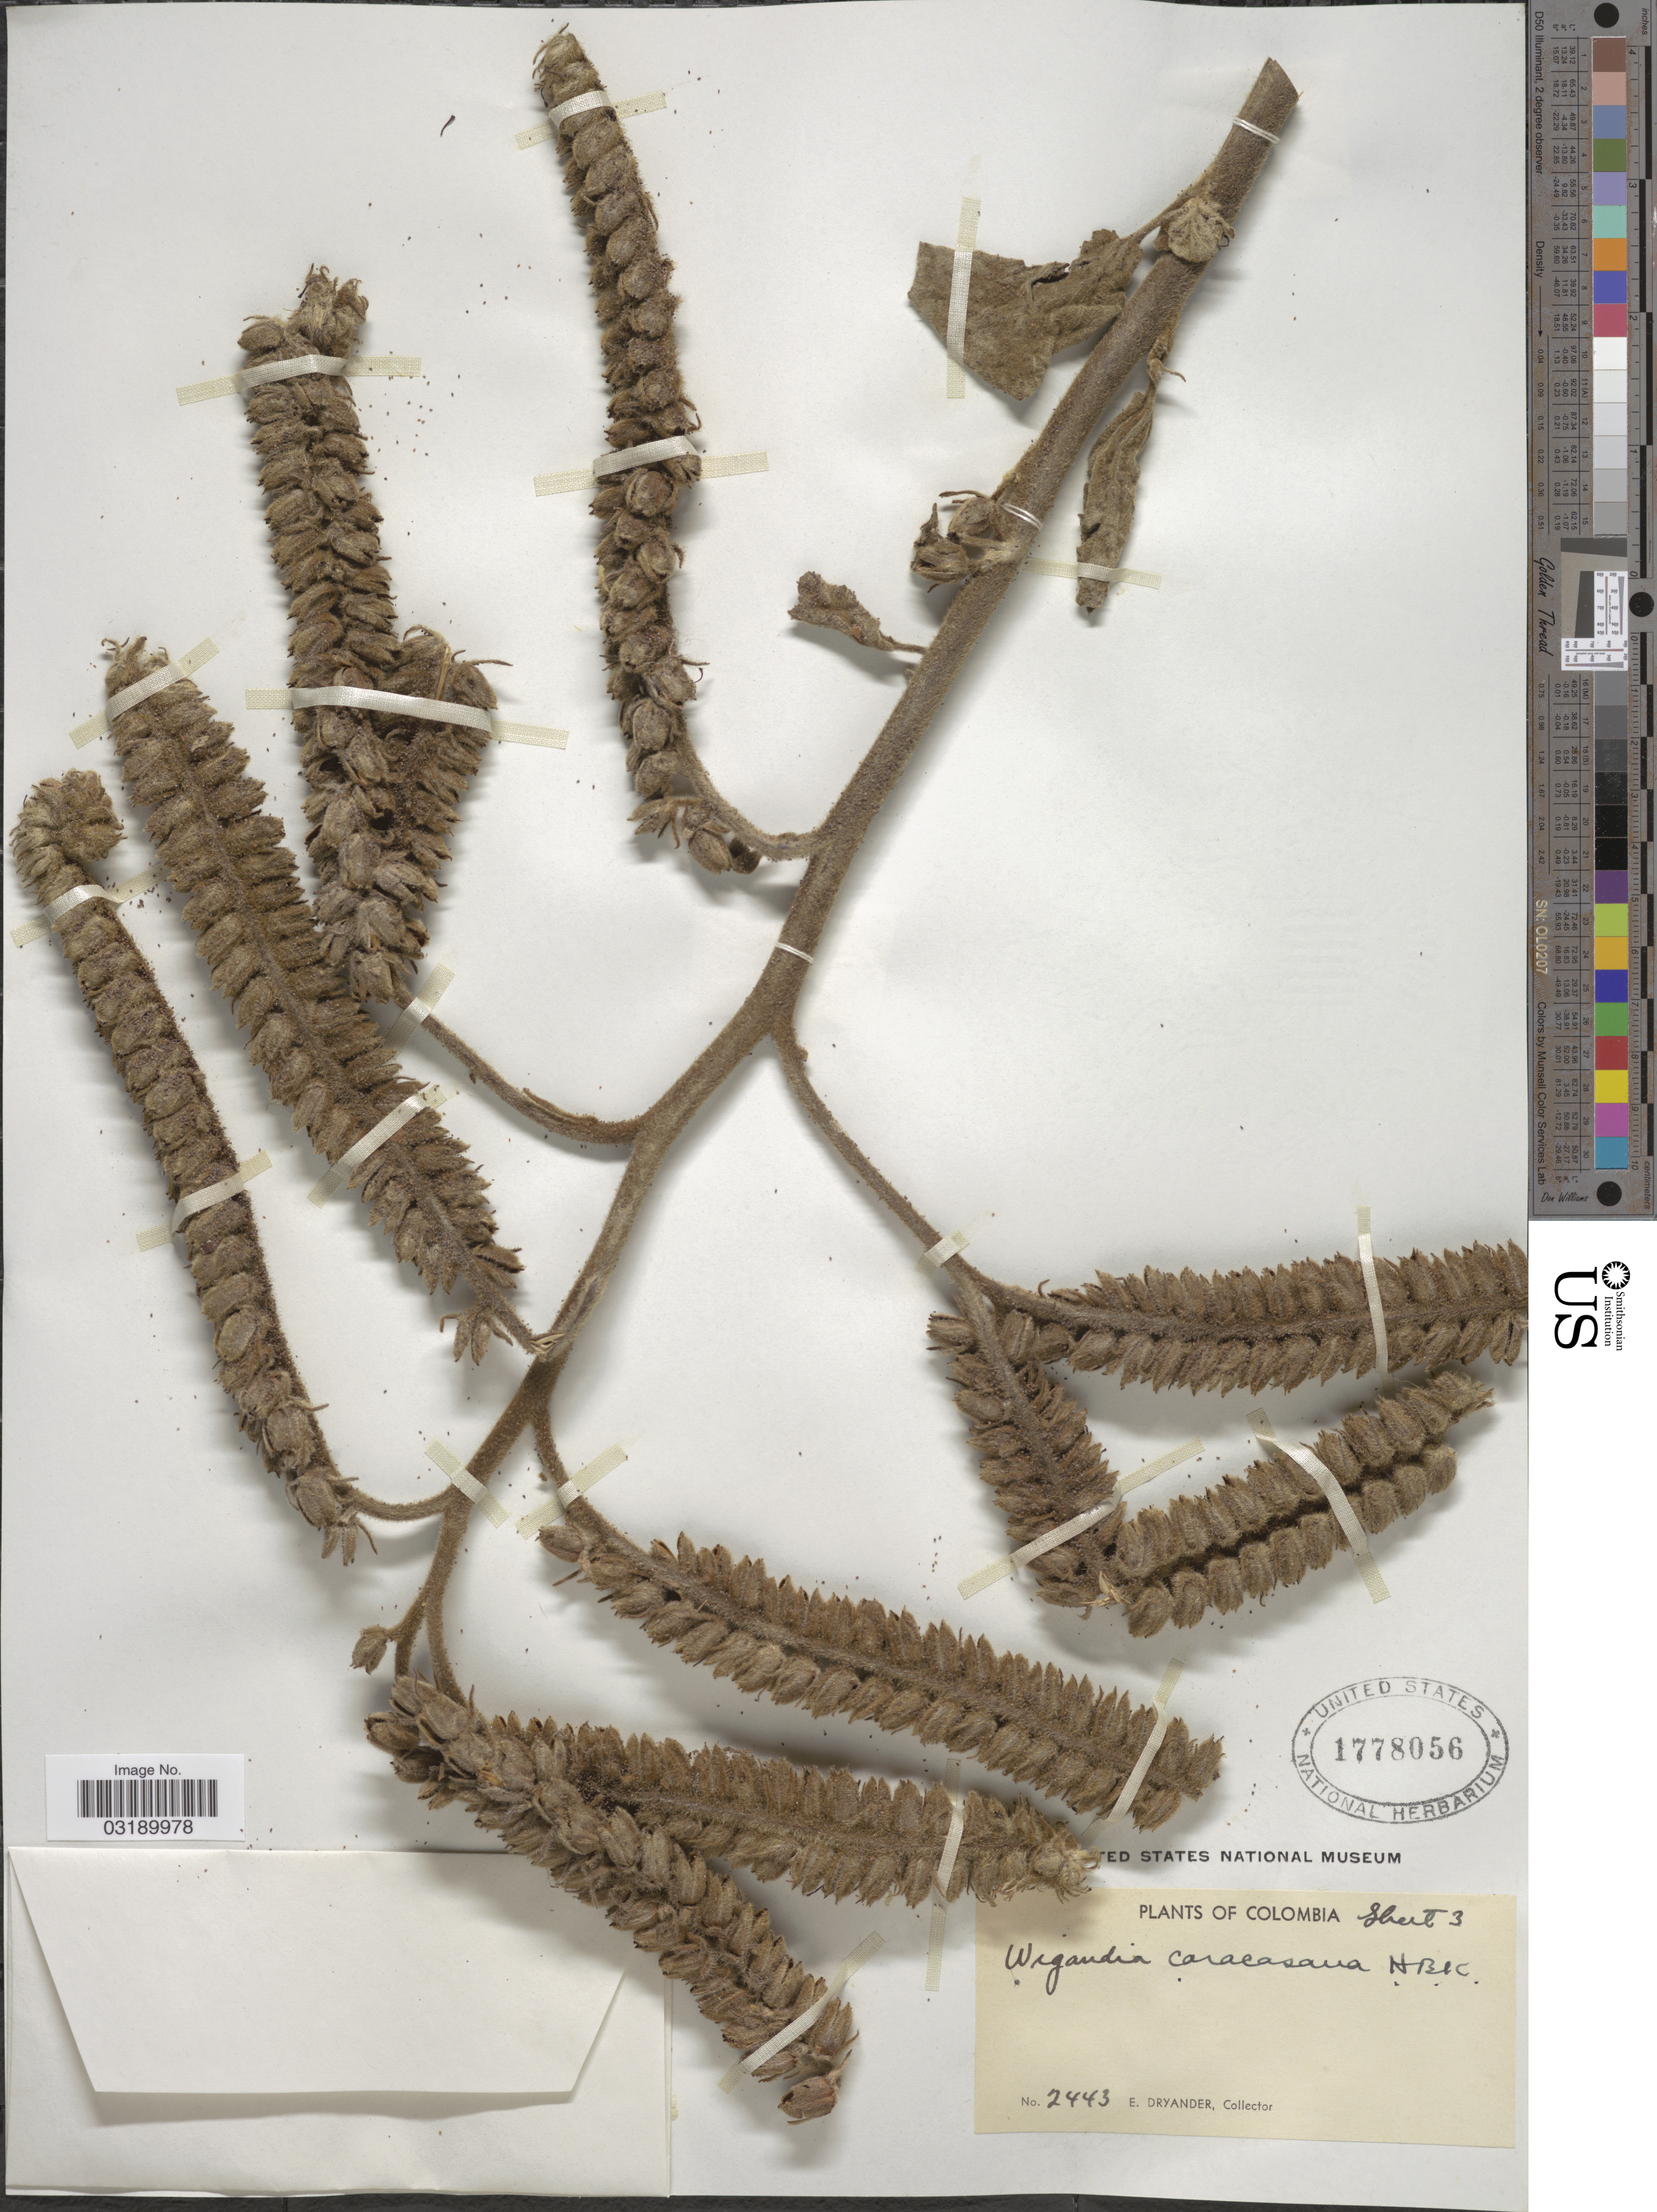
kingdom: Plantae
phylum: Tracheophyta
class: Magnoliopsida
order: Boraginales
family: Namaceae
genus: Wigandia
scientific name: Wigandia caracasana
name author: Kunth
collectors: E. Dryander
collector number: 2443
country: Colombia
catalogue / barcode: US 1778056